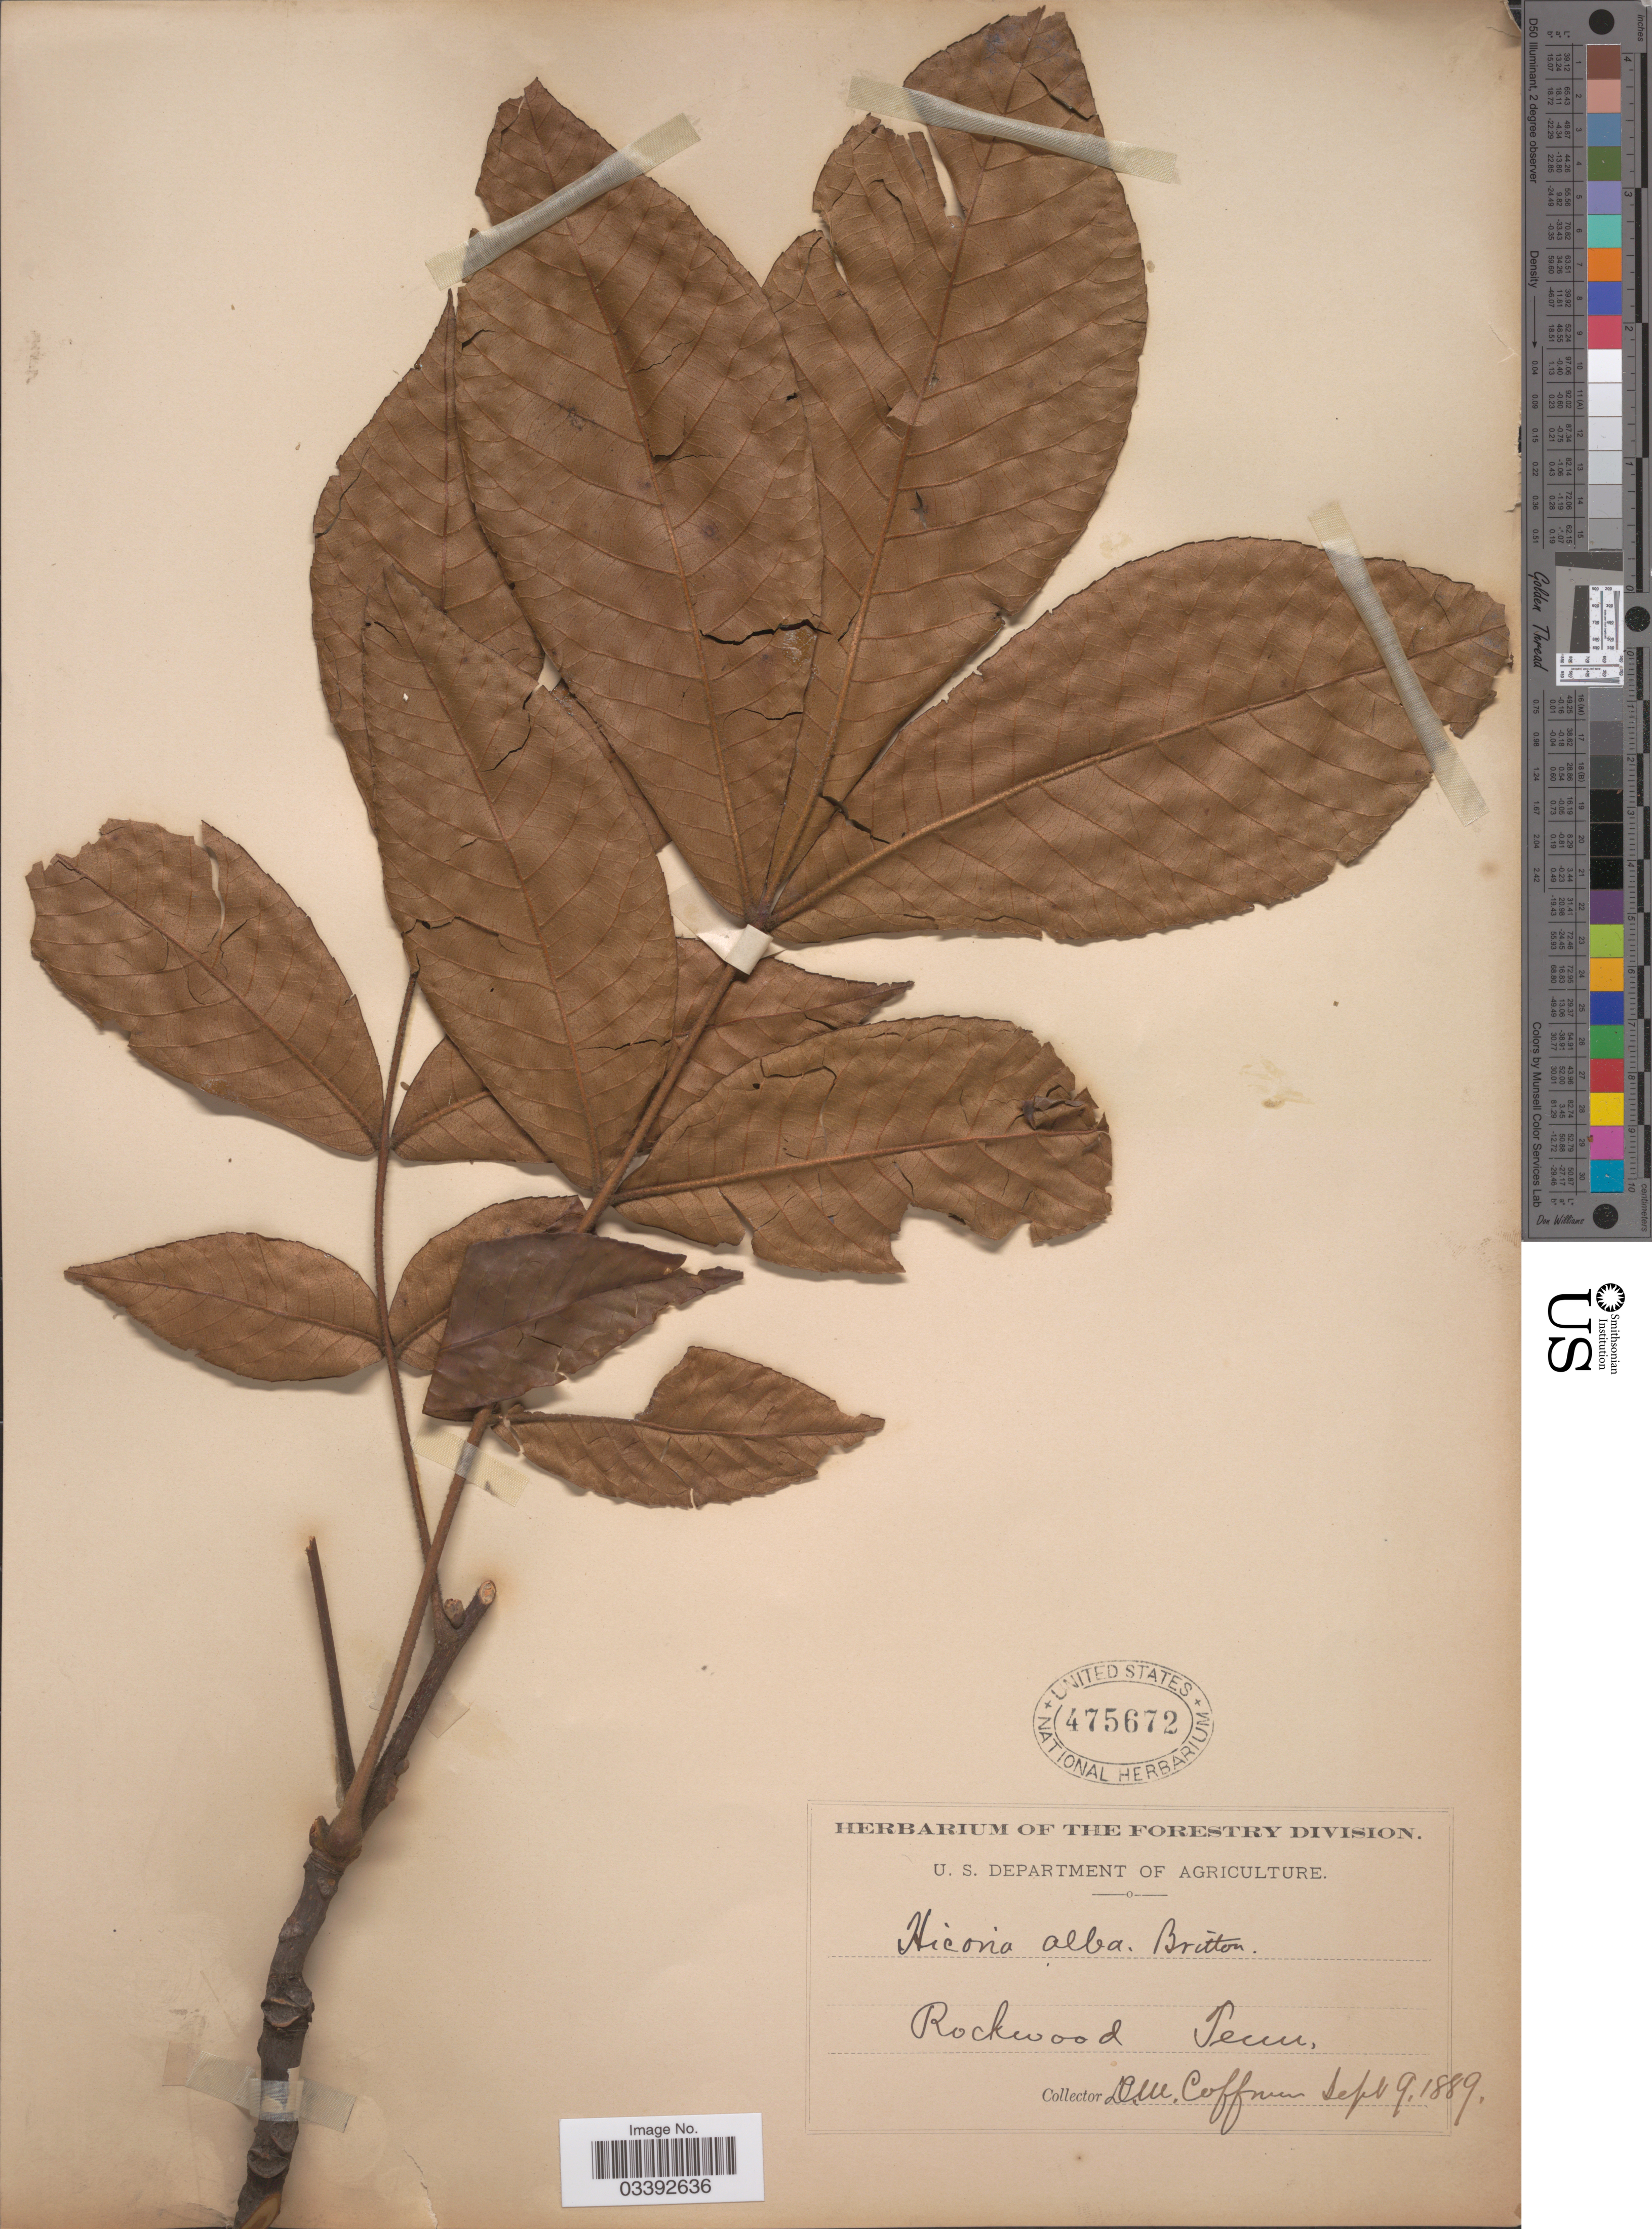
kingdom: Plantae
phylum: Tracheophyta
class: Magnoliopsida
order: Fagales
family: Juglandaceae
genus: Carya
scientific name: Carya tomentosa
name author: (Lam.) Nutt.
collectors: D. M. Coffman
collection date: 1889-09-09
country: United States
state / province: Tennessee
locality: Rockwood.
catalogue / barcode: US 475672